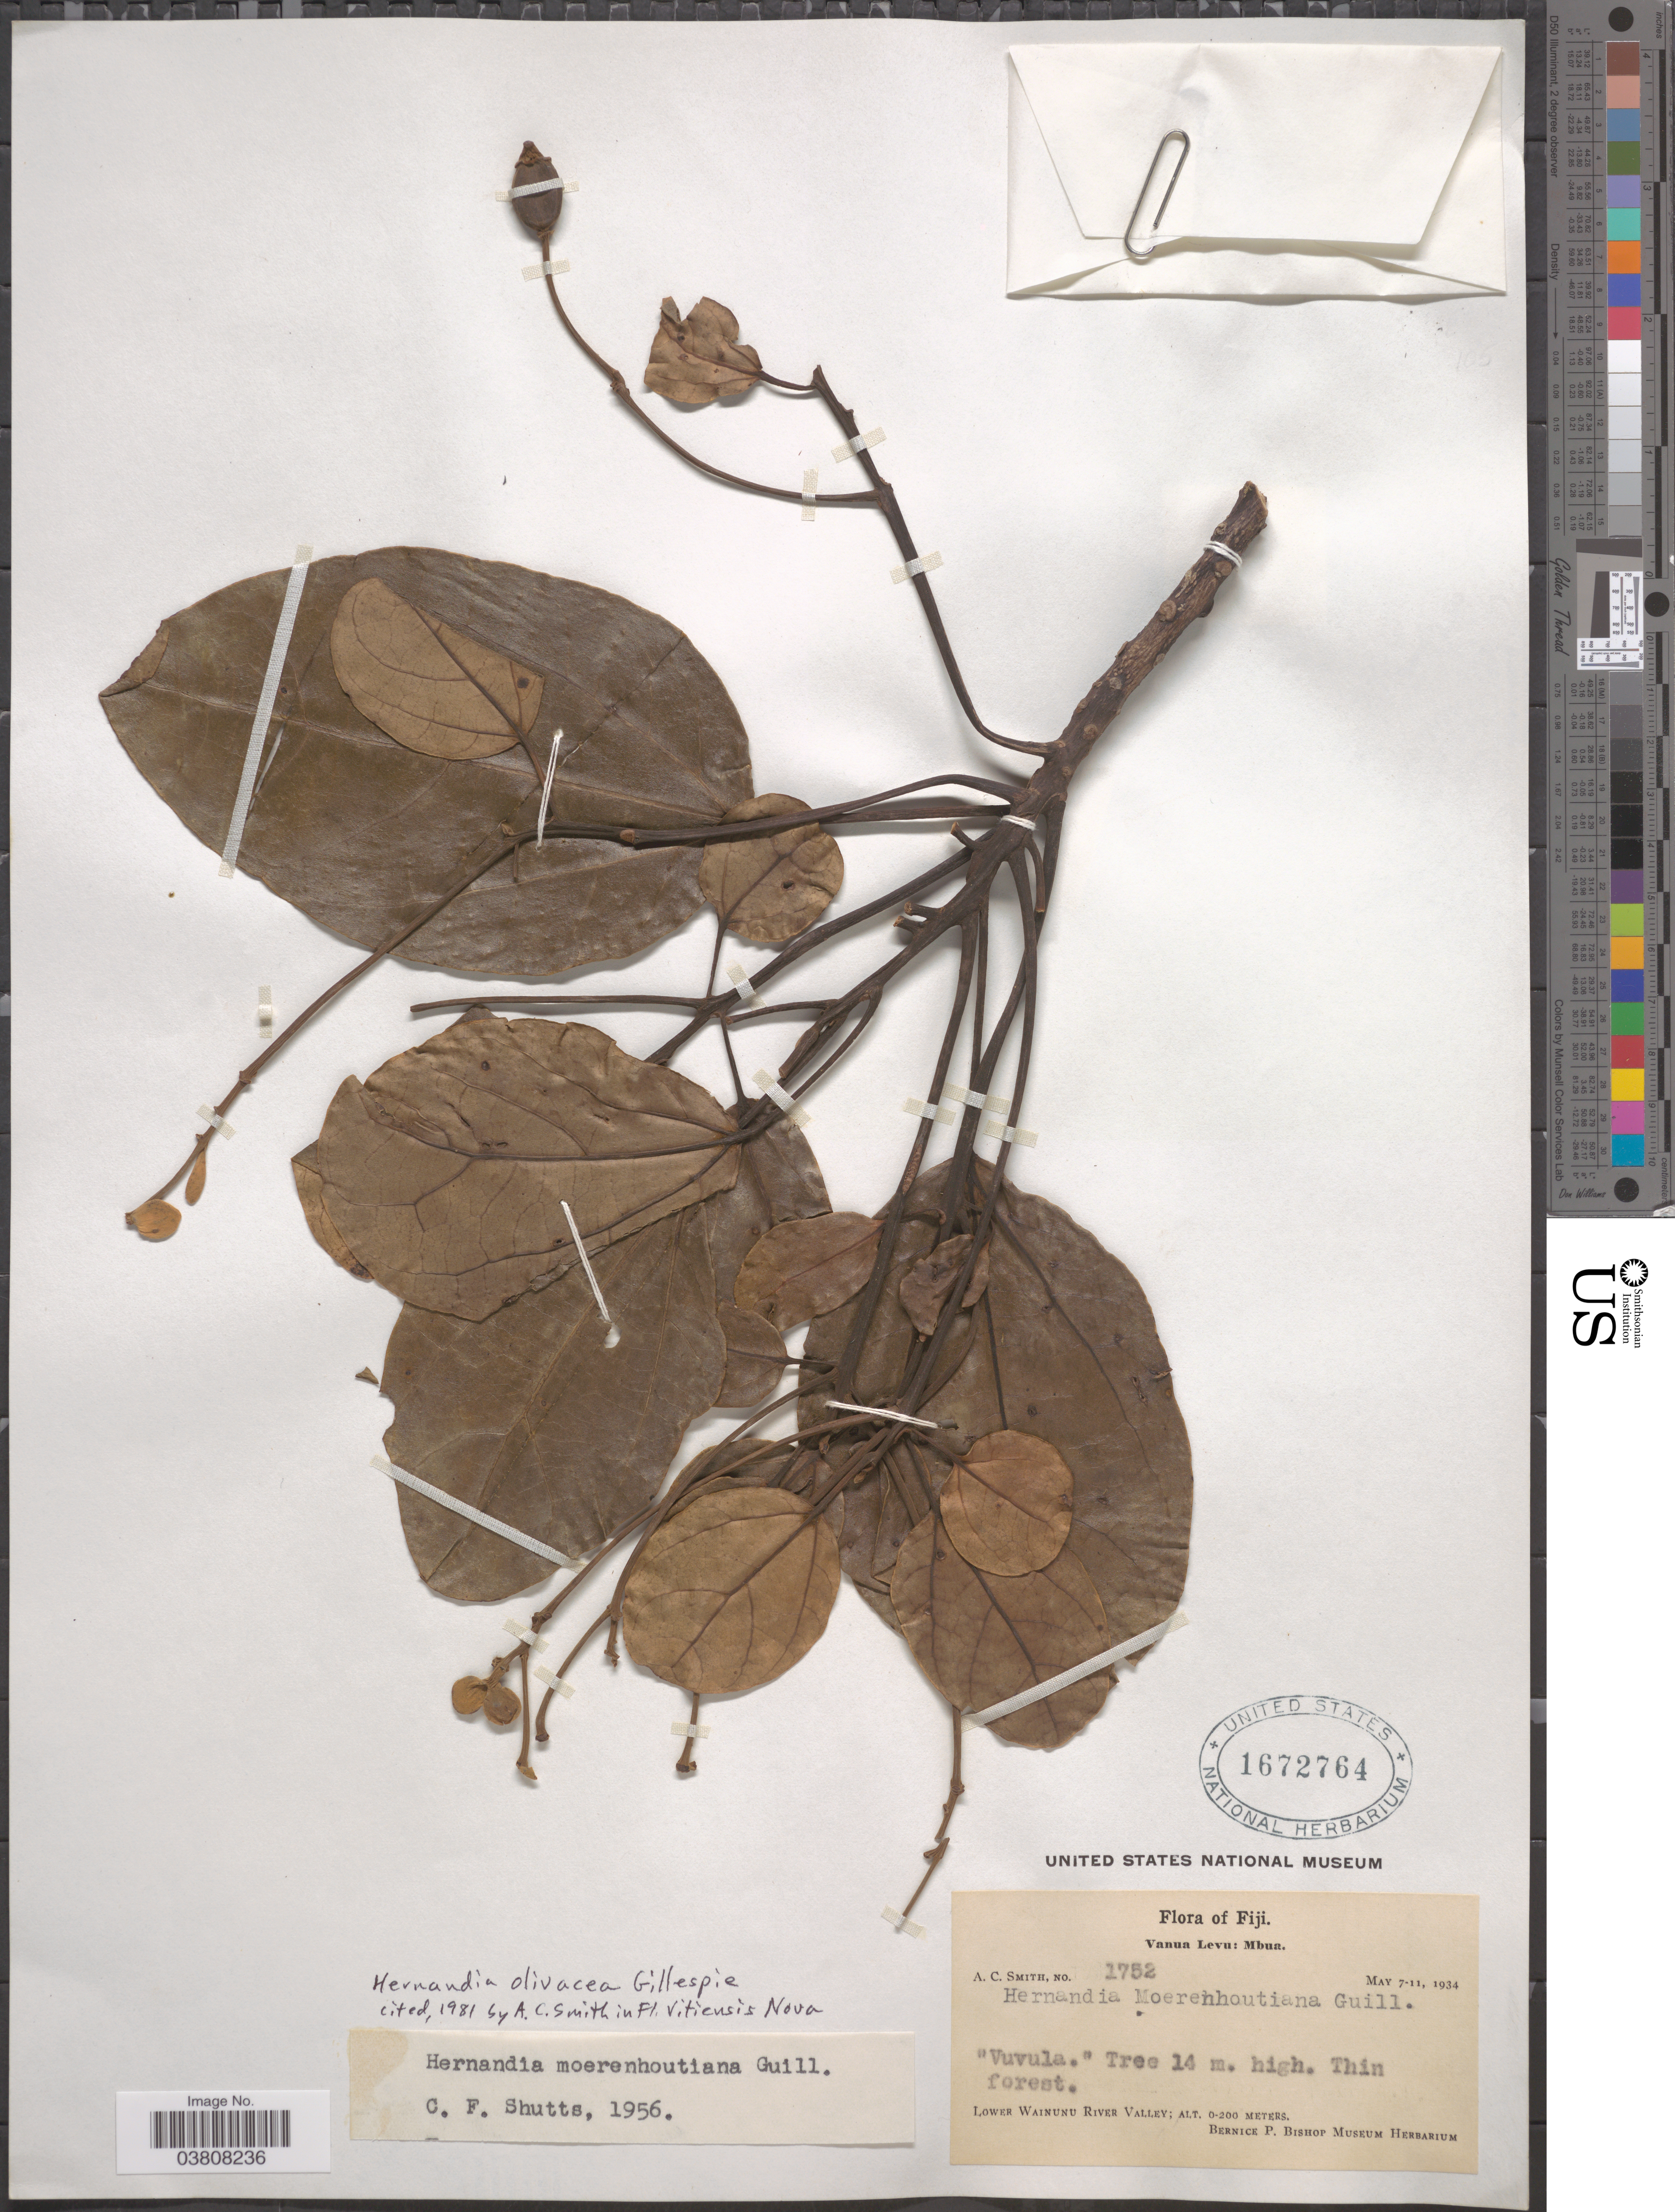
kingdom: Plantae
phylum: Tracheophyta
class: Magnoliopsida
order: Laurales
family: Hernandiaceae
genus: Hernandia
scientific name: Hernandia olivacea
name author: Gillespie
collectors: A. C. Smith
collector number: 1752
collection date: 1934-05-07/1934-05-11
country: Fiji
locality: Vanua Levu: Mbua. Lower Wainunu River Valley.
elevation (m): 0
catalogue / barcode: US 1672764